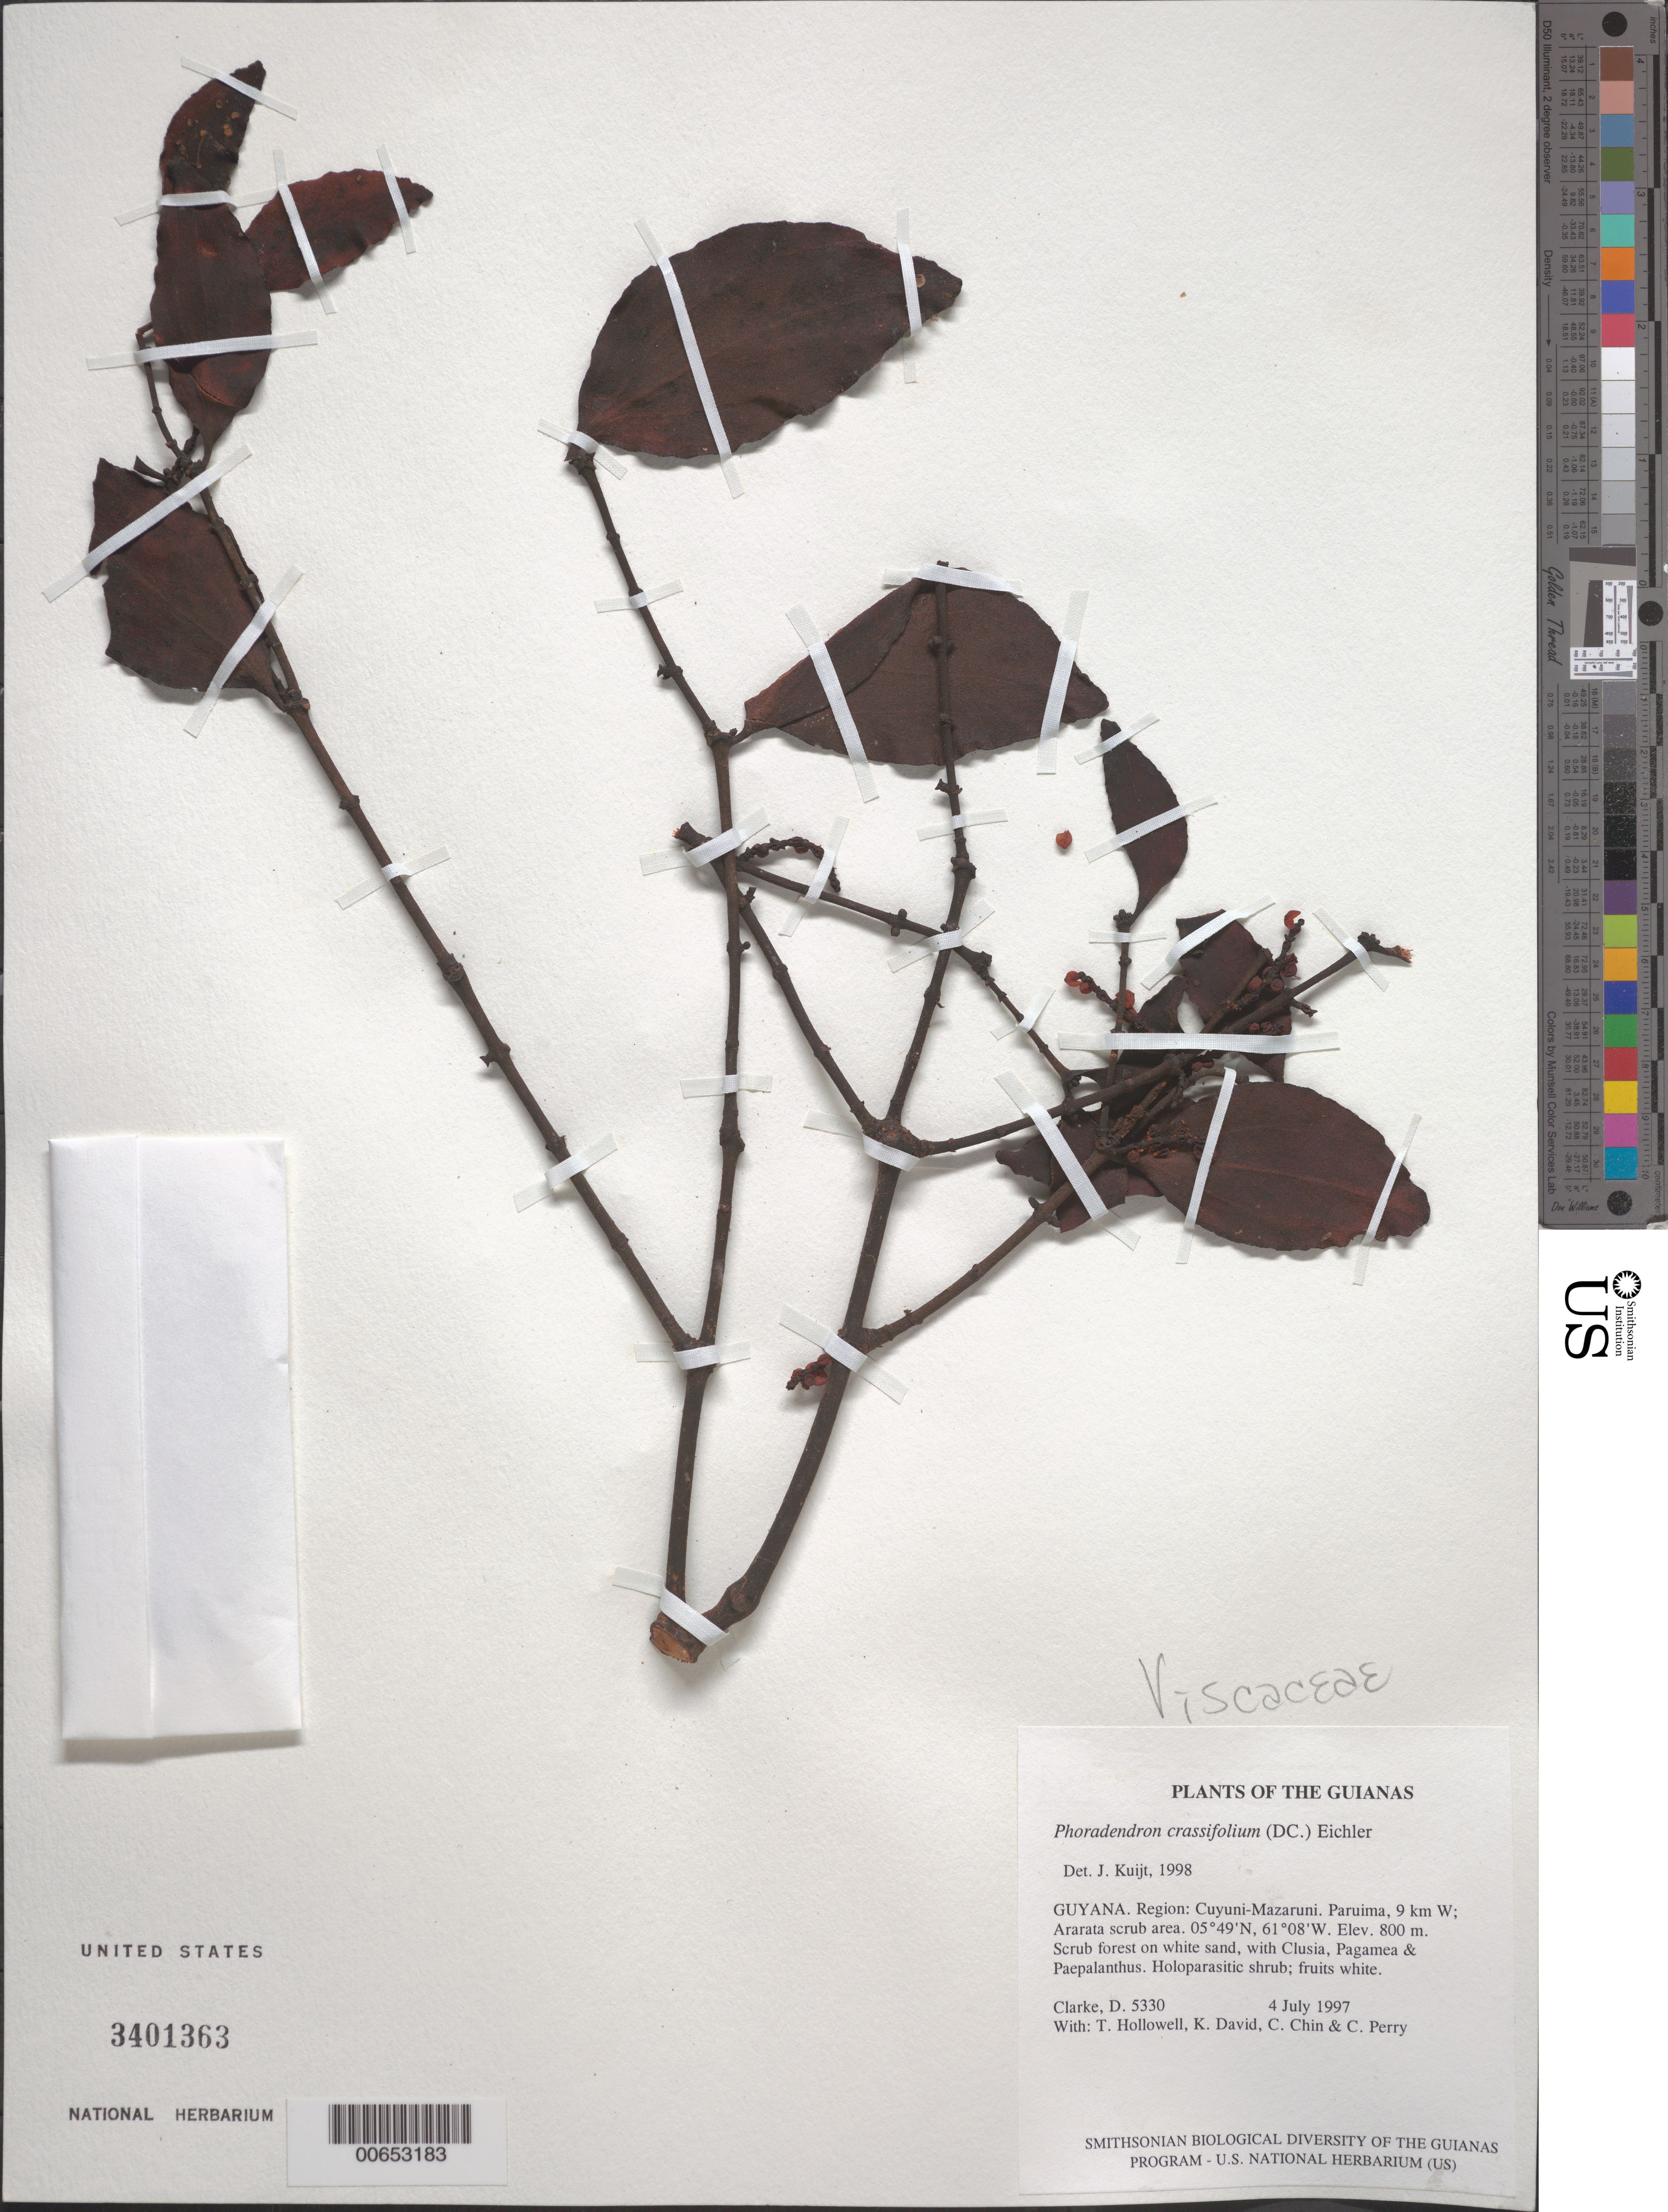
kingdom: Plantae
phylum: Tracheophyta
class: Magnoliopsida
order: Santalales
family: Viscaceae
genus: Phoradendron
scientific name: Phoradendron crassifolium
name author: (Pohl ex DC.) Eichler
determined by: Kuijt, Job, (CANADA)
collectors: H. D. Clarke, T. Hollowell, K. David, C. Chin & C. Perry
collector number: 5330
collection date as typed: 4 July 1997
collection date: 1997-07-04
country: Guyana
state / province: Cuyuni-Mazaruni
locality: Paruima, 9 km W; Ararata scrub area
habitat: Scrub forest on white sand, with Clusia, Pagamea & Paepalanthus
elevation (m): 800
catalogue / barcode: US 3401363